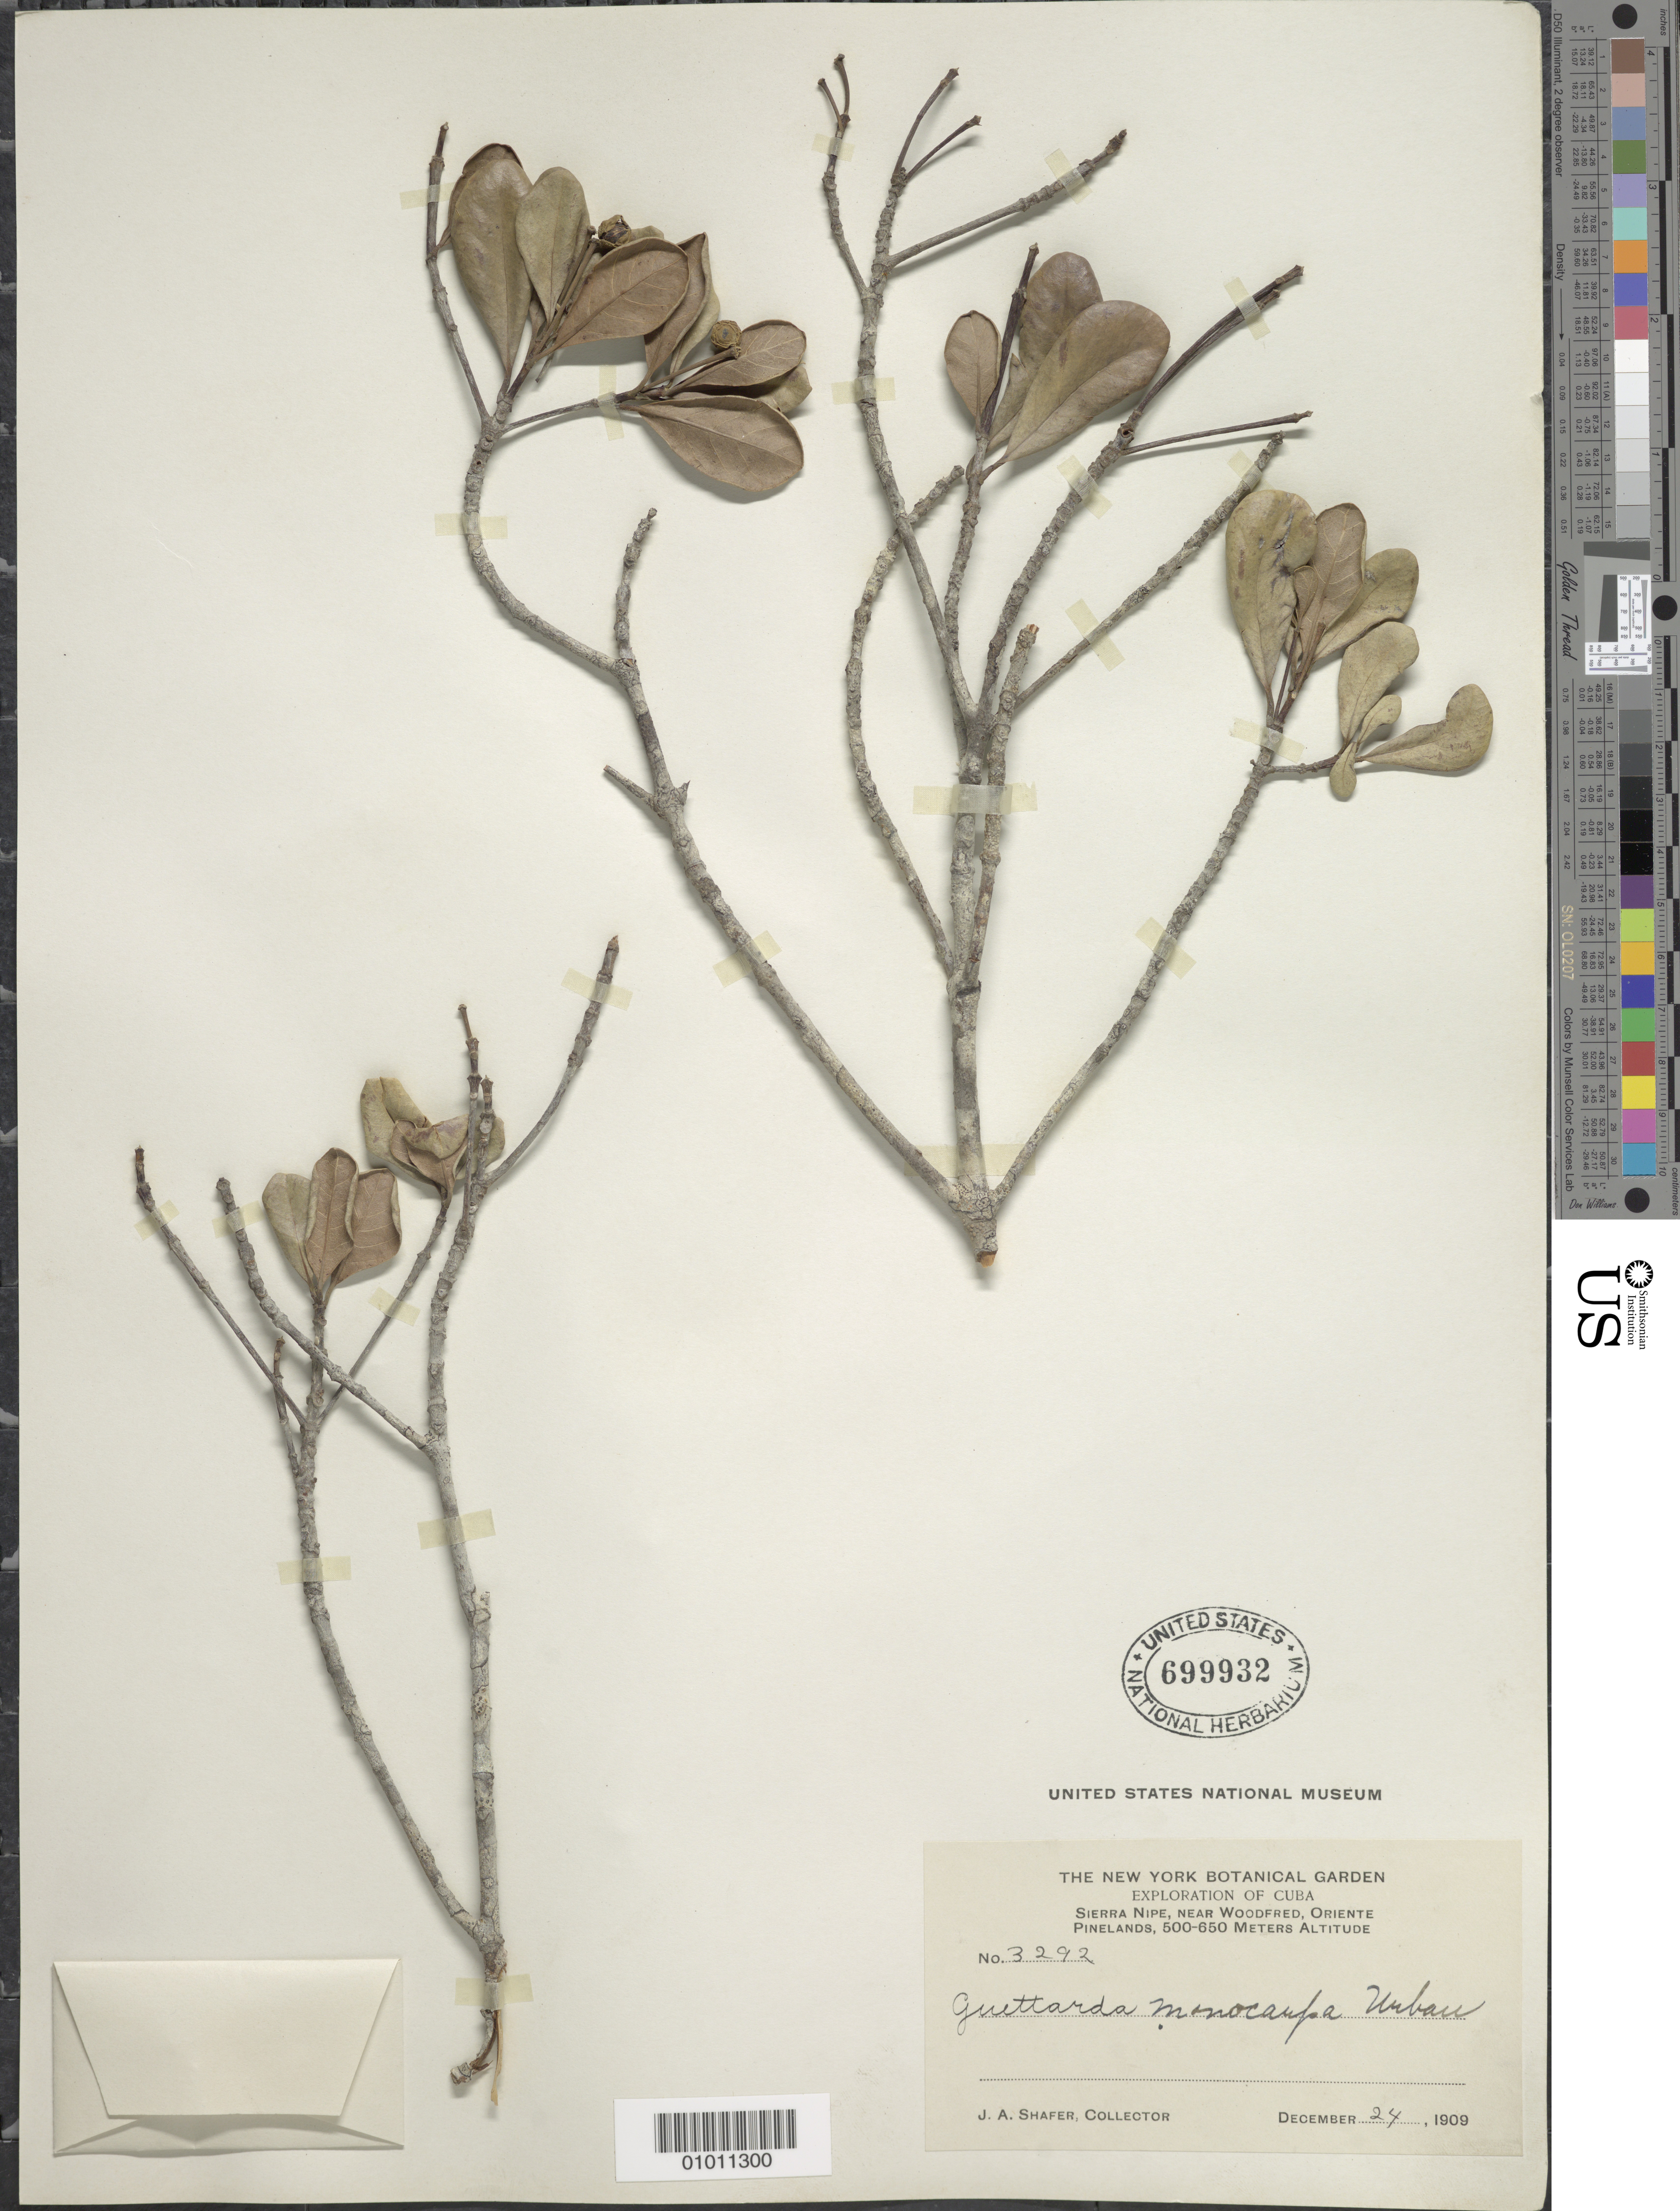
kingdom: Plantae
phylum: Tracheophyta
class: Magnoliopsida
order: Gentianales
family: Rubiaceae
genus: Guettarda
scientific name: Guettarda monocarpa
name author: Urb.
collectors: J. A. Shafer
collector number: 3292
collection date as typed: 24 Dec 1909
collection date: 1909-12-24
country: Cuba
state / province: Holguín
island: Cuba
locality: Sierra Nipe, near Woodfred [Oriente]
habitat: Pinelands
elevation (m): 500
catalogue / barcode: US 699932